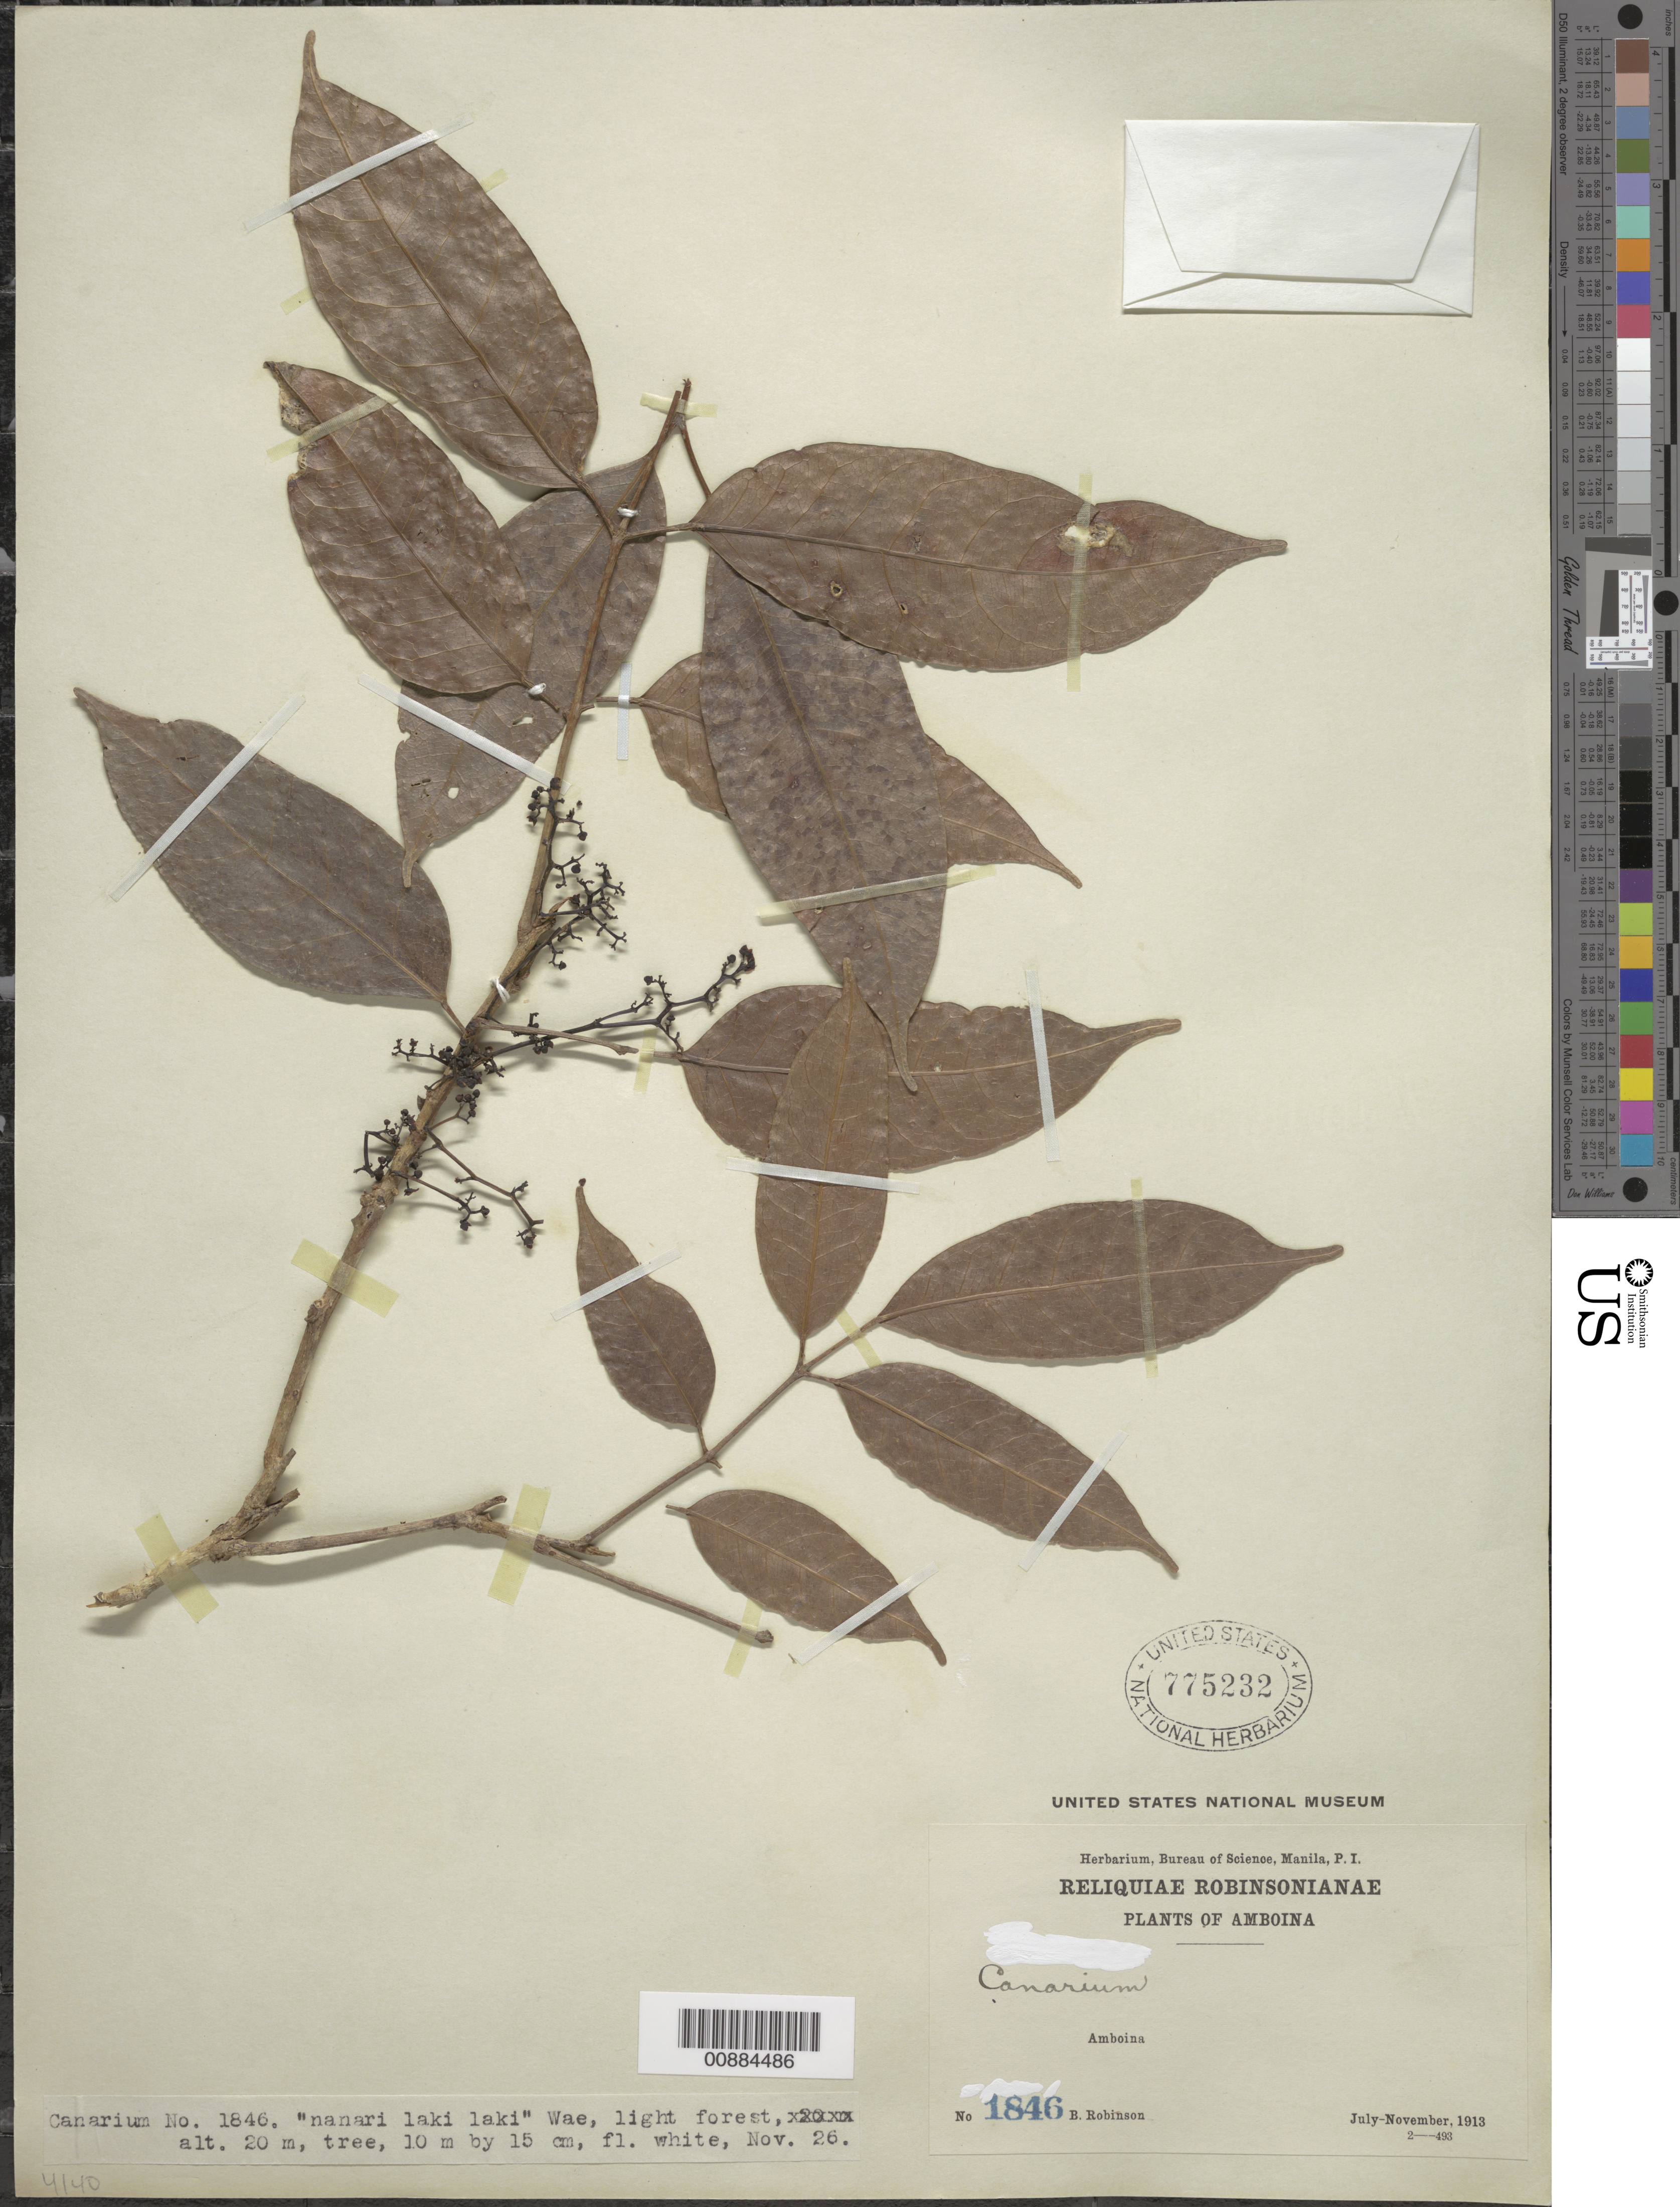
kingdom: Plantae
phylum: Tracheophyta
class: Magnoliopsida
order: Sapindales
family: Burseraceae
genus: Canarium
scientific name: Canarium sp.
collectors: B. L. Robinson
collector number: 1846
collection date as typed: Jul 1913 to Nov 1913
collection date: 1913-07/1913-11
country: Indonesia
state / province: Maluku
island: Amboina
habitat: light forest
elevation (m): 20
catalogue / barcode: US 775232